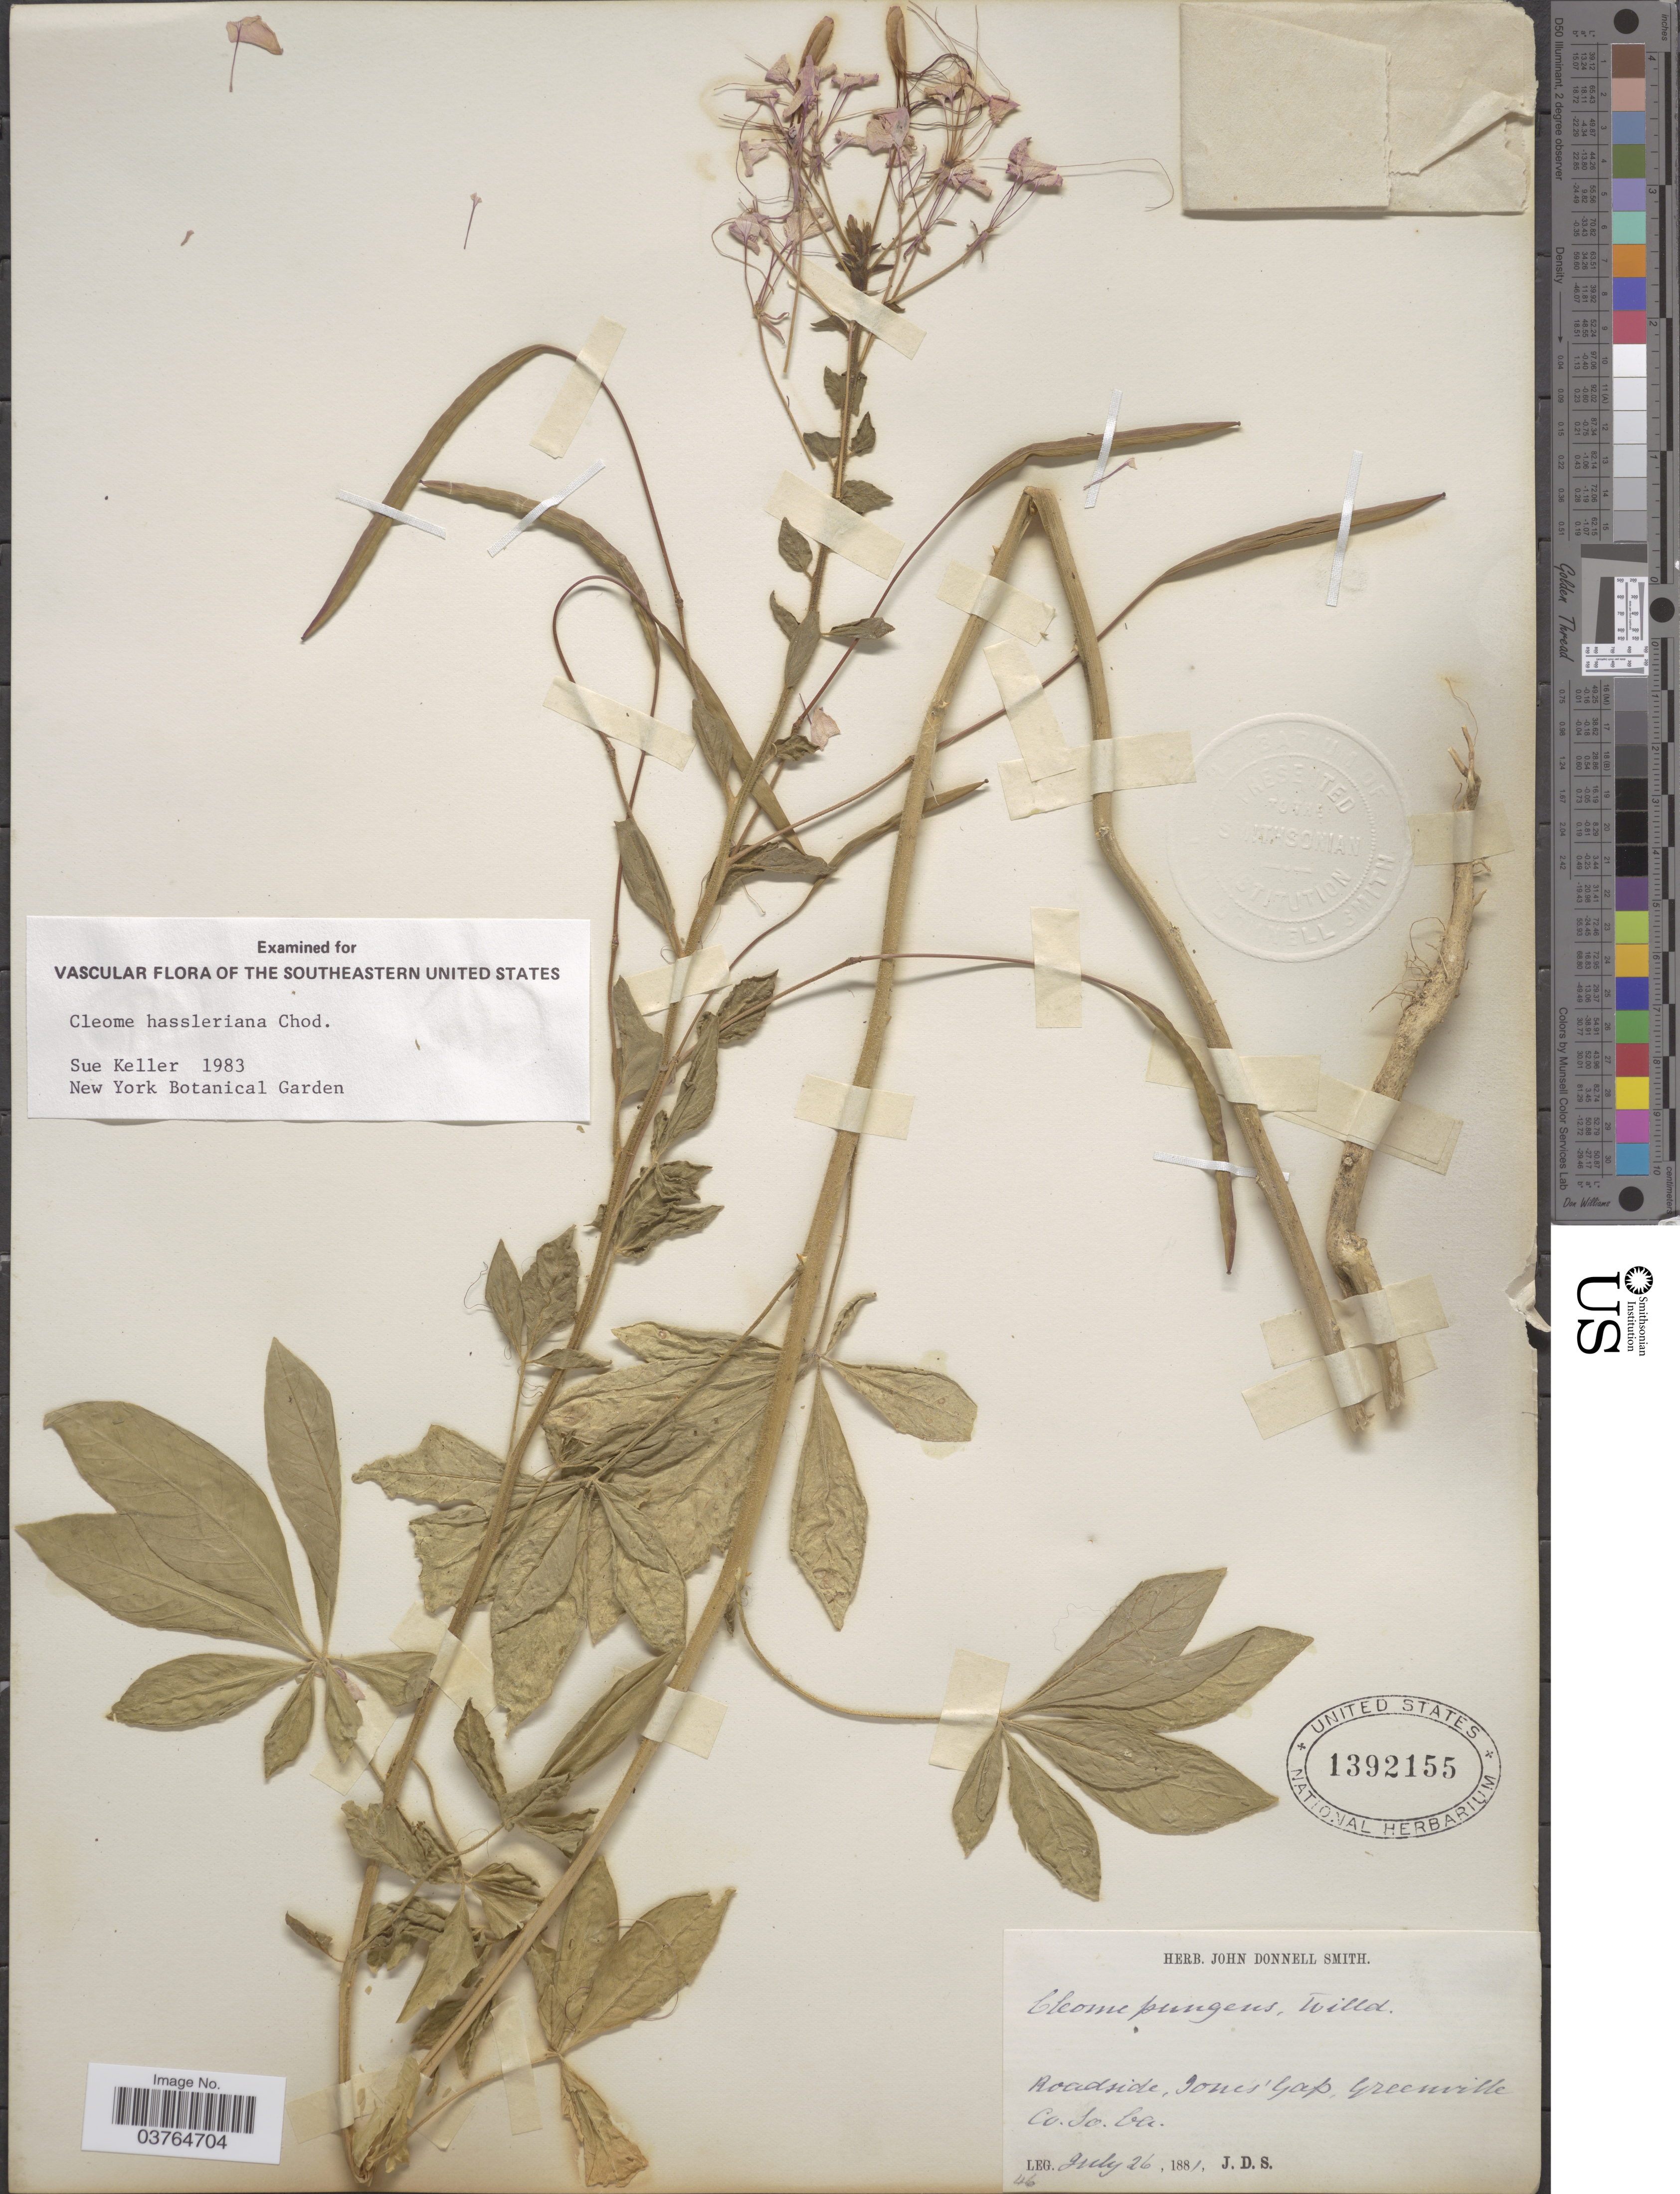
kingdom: Plantae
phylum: Tracheophyta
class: Magnoliopsida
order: Brassicales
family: Cleomaceae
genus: Tarenaya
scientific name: Tarenaya houtteana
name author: (Schltdl.) Soares Neto & Roalson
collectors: J. Donnell Smith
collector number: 46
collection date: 1881-07-26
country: United States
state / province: South Carolina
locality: Roadside, Jones Gap, Greensville Co.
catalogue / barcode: US 1392155